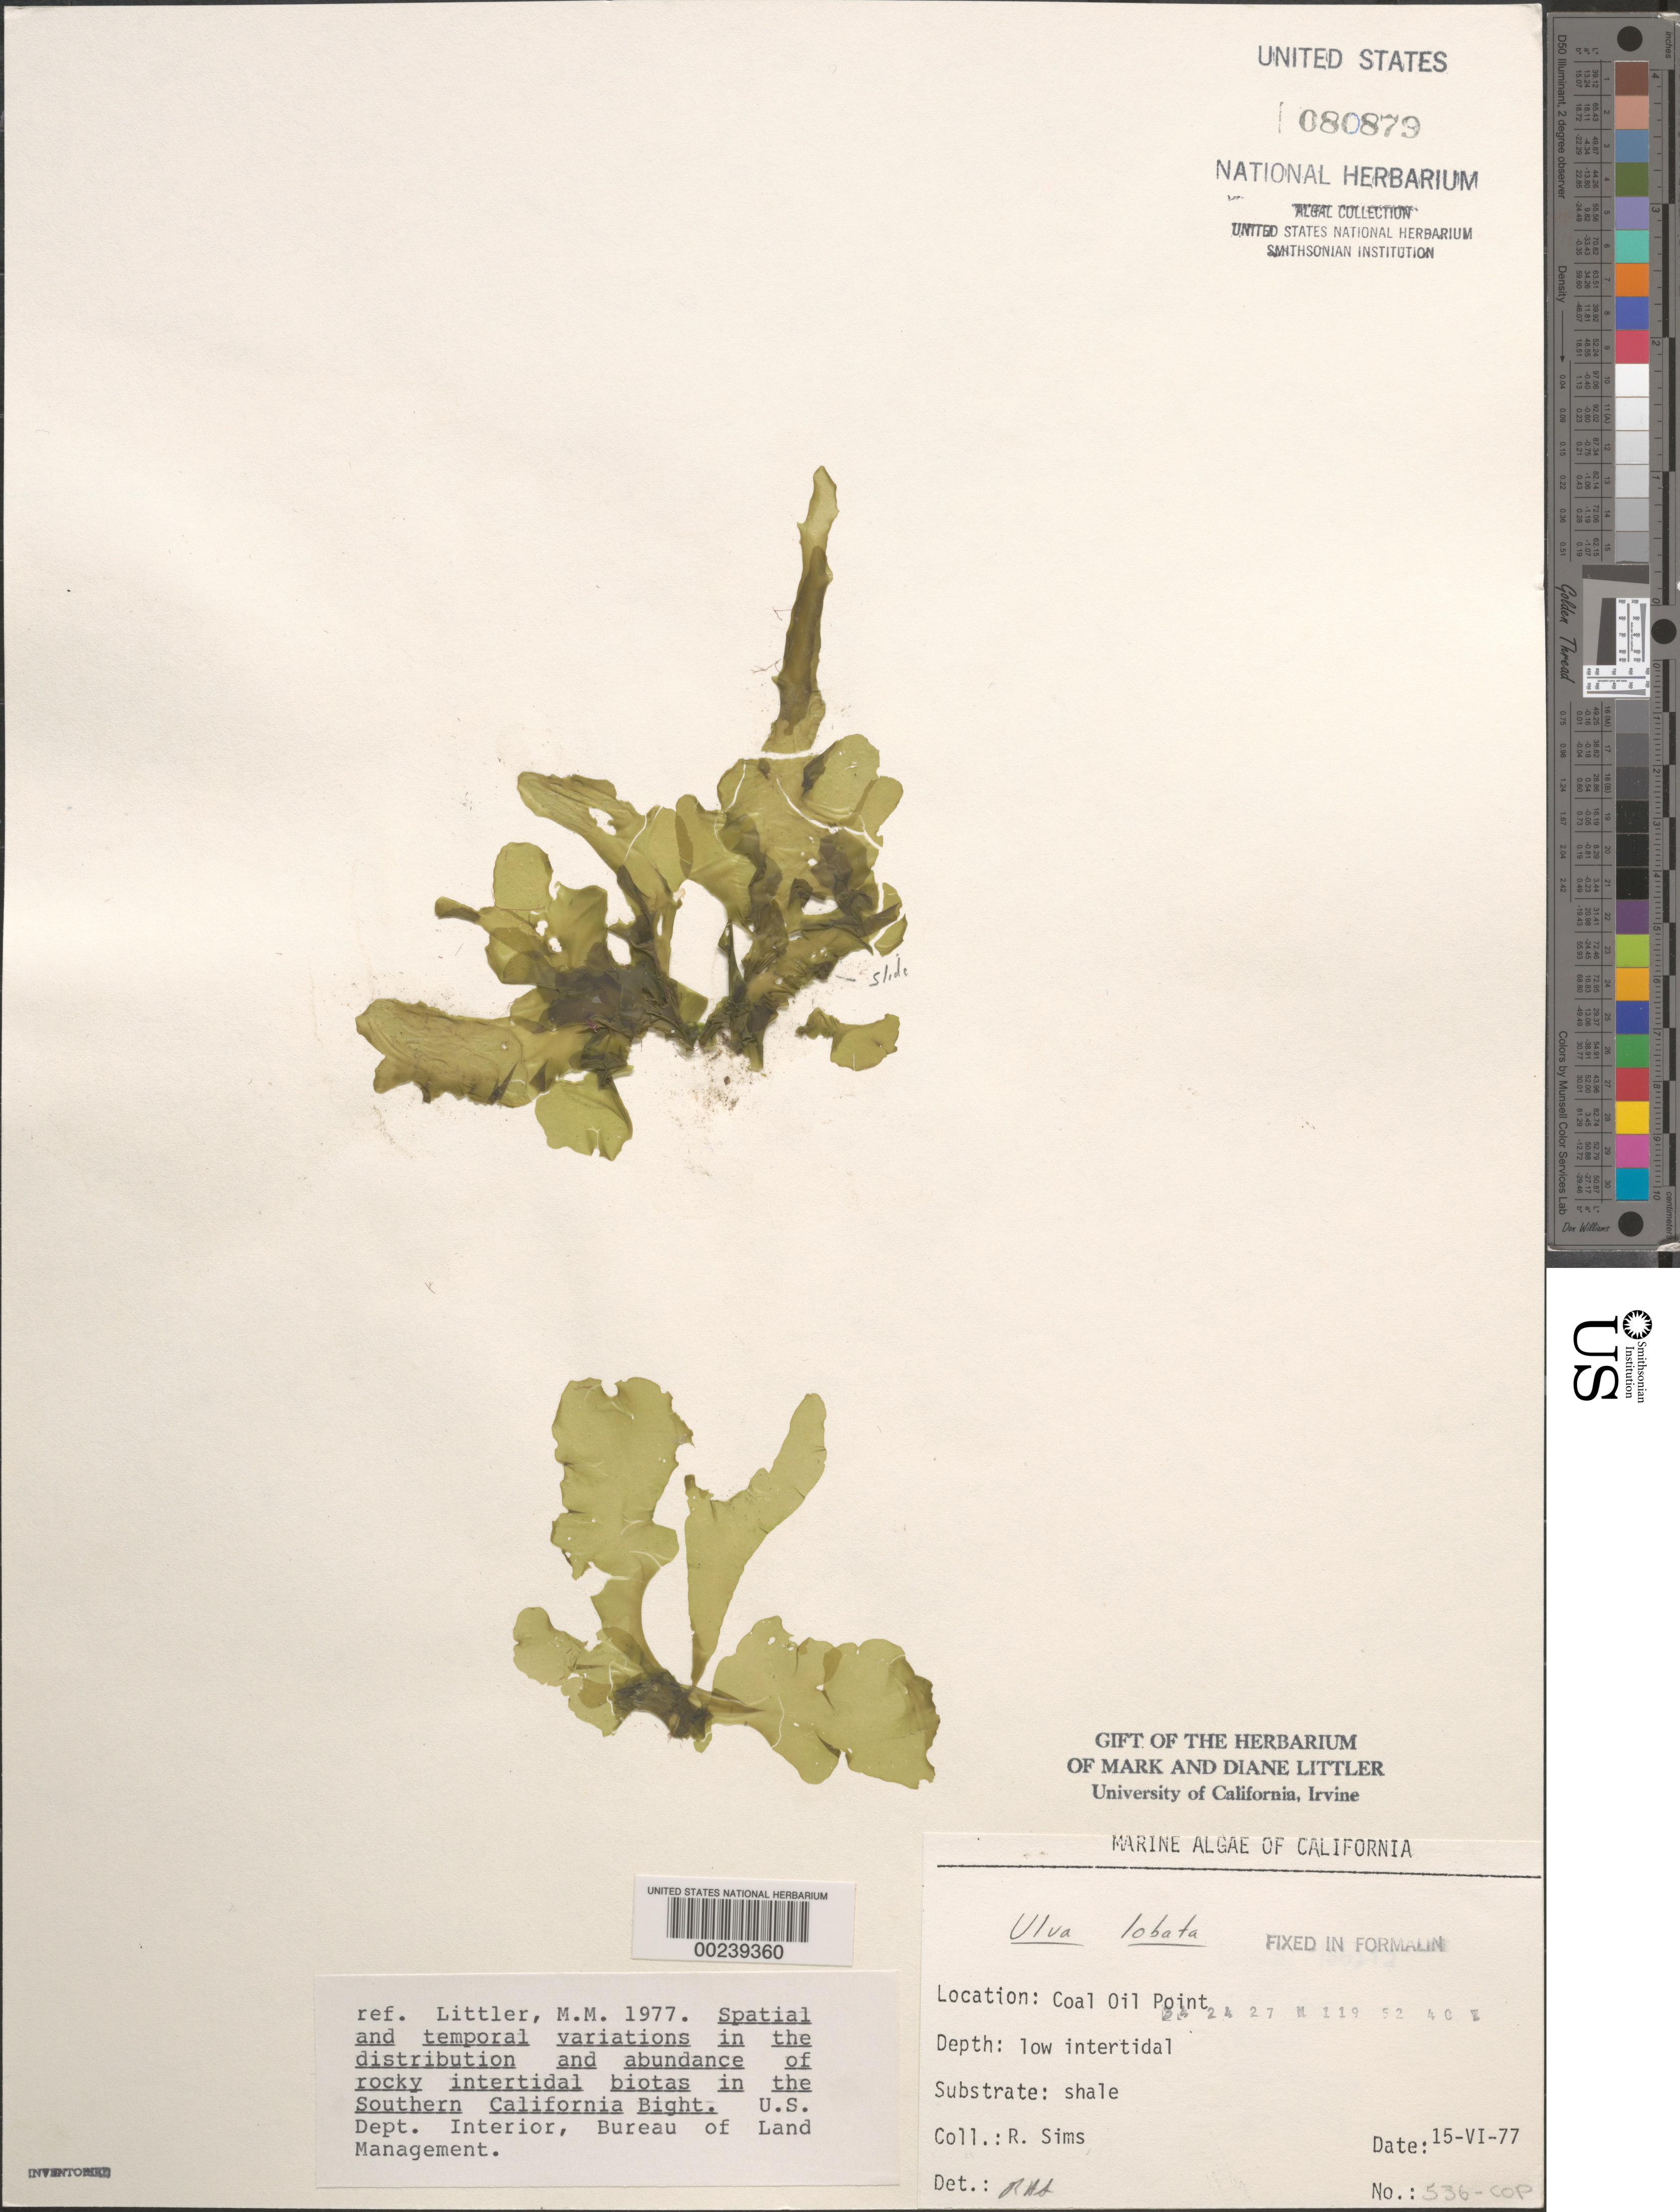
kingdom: Plantae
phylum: Chlorophyta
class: Ulvophyceae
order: Ulvales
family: Ulvaceae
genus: Ulva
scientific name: Ulva lactuca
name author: L.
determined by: Algae name updating Project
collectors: R. H. Sims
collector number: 536-cop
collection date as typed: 15 Jun 1977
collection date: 1977-06-15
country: United States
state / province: California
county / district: Santa Barbara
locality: Coal Oil Point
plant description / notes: BLM-SOCALBIGHT Rocky Intertidal Survey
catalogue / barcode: US 80879